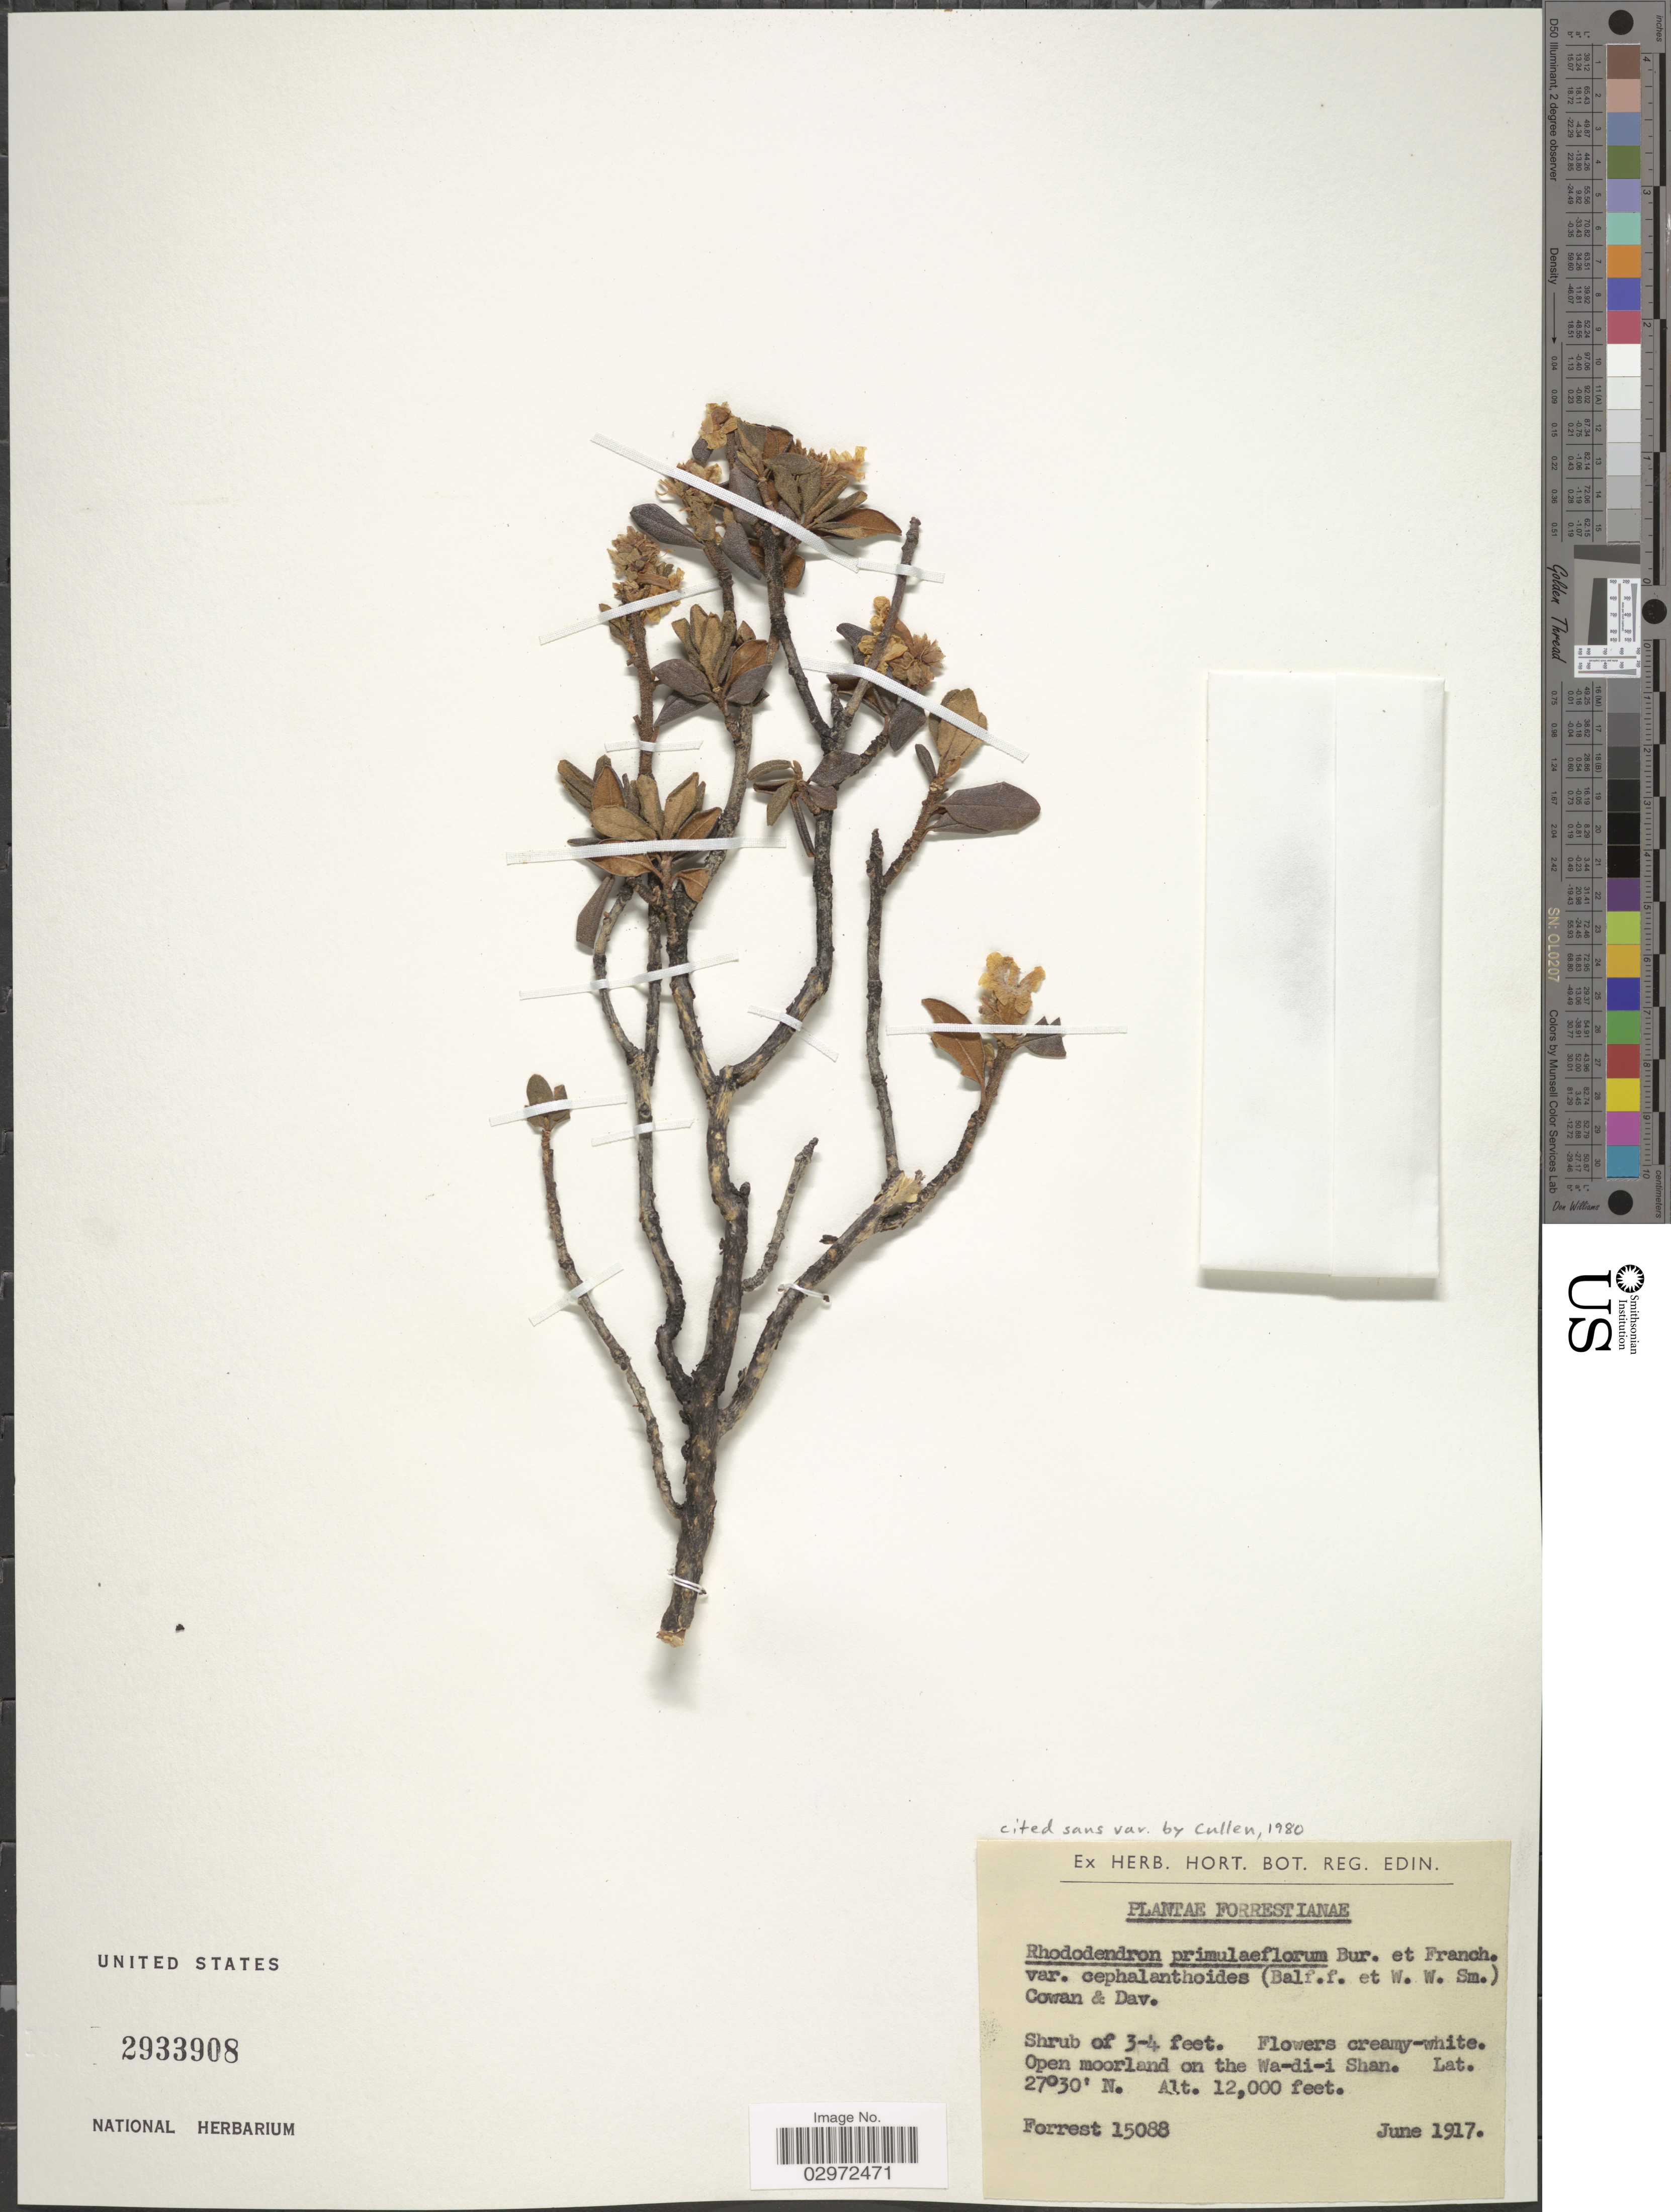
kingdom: Plantae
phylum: Tracheophyta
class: Magnoliopsida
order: Ericales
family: Ericaceae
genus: Rhododendron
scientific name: Rhododendron primuliflorum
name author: É. Bureau & Franch.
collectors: -. Forrest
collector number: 15088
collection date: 1917-06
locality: Open moorland on the Wa-di-i Shan.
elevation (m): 3658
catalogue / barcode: US 2933908